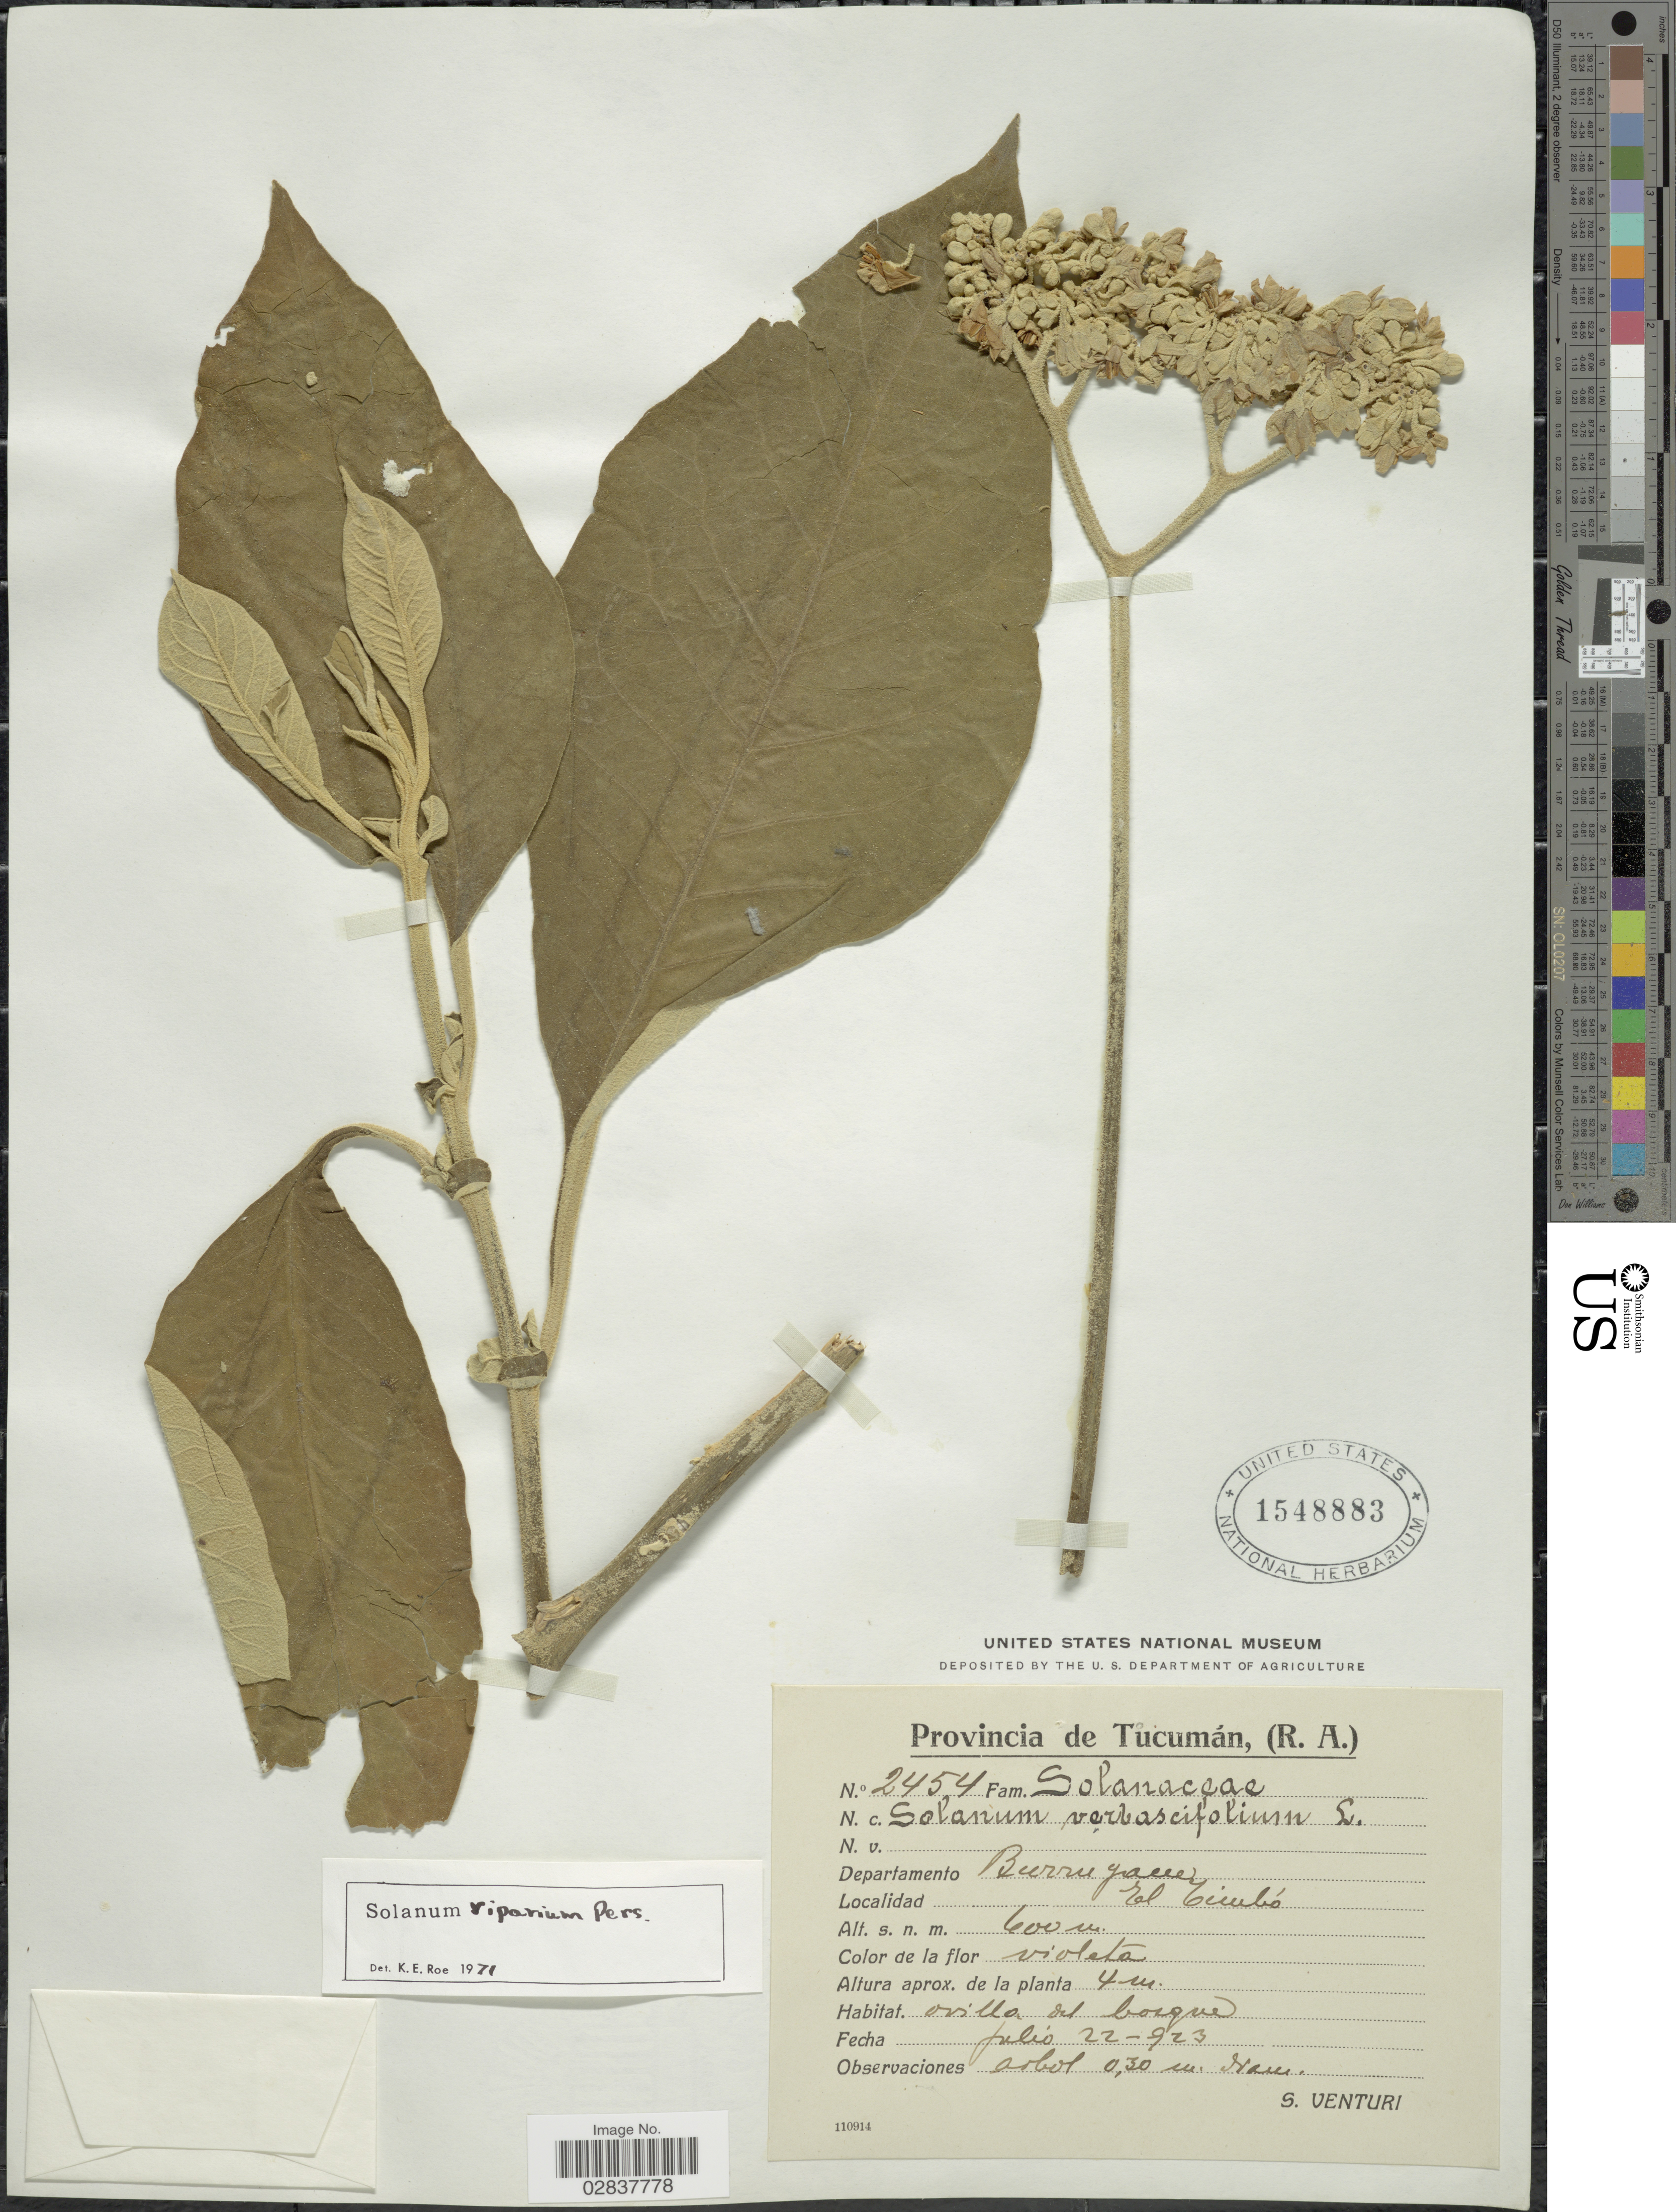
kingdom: Plantae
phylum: Tracheophyta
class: Magnoliopsida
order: Solanales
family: Solanaceae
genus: Solanum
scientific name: Solanum riparium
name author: Pers.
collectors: S. Venturi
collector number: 2454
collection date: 1923-07-22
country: Argentina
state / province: Tucuman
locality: (R.A.), Departamento Burruyacu, El Timbó.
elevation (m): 600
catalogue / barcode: US 1548883